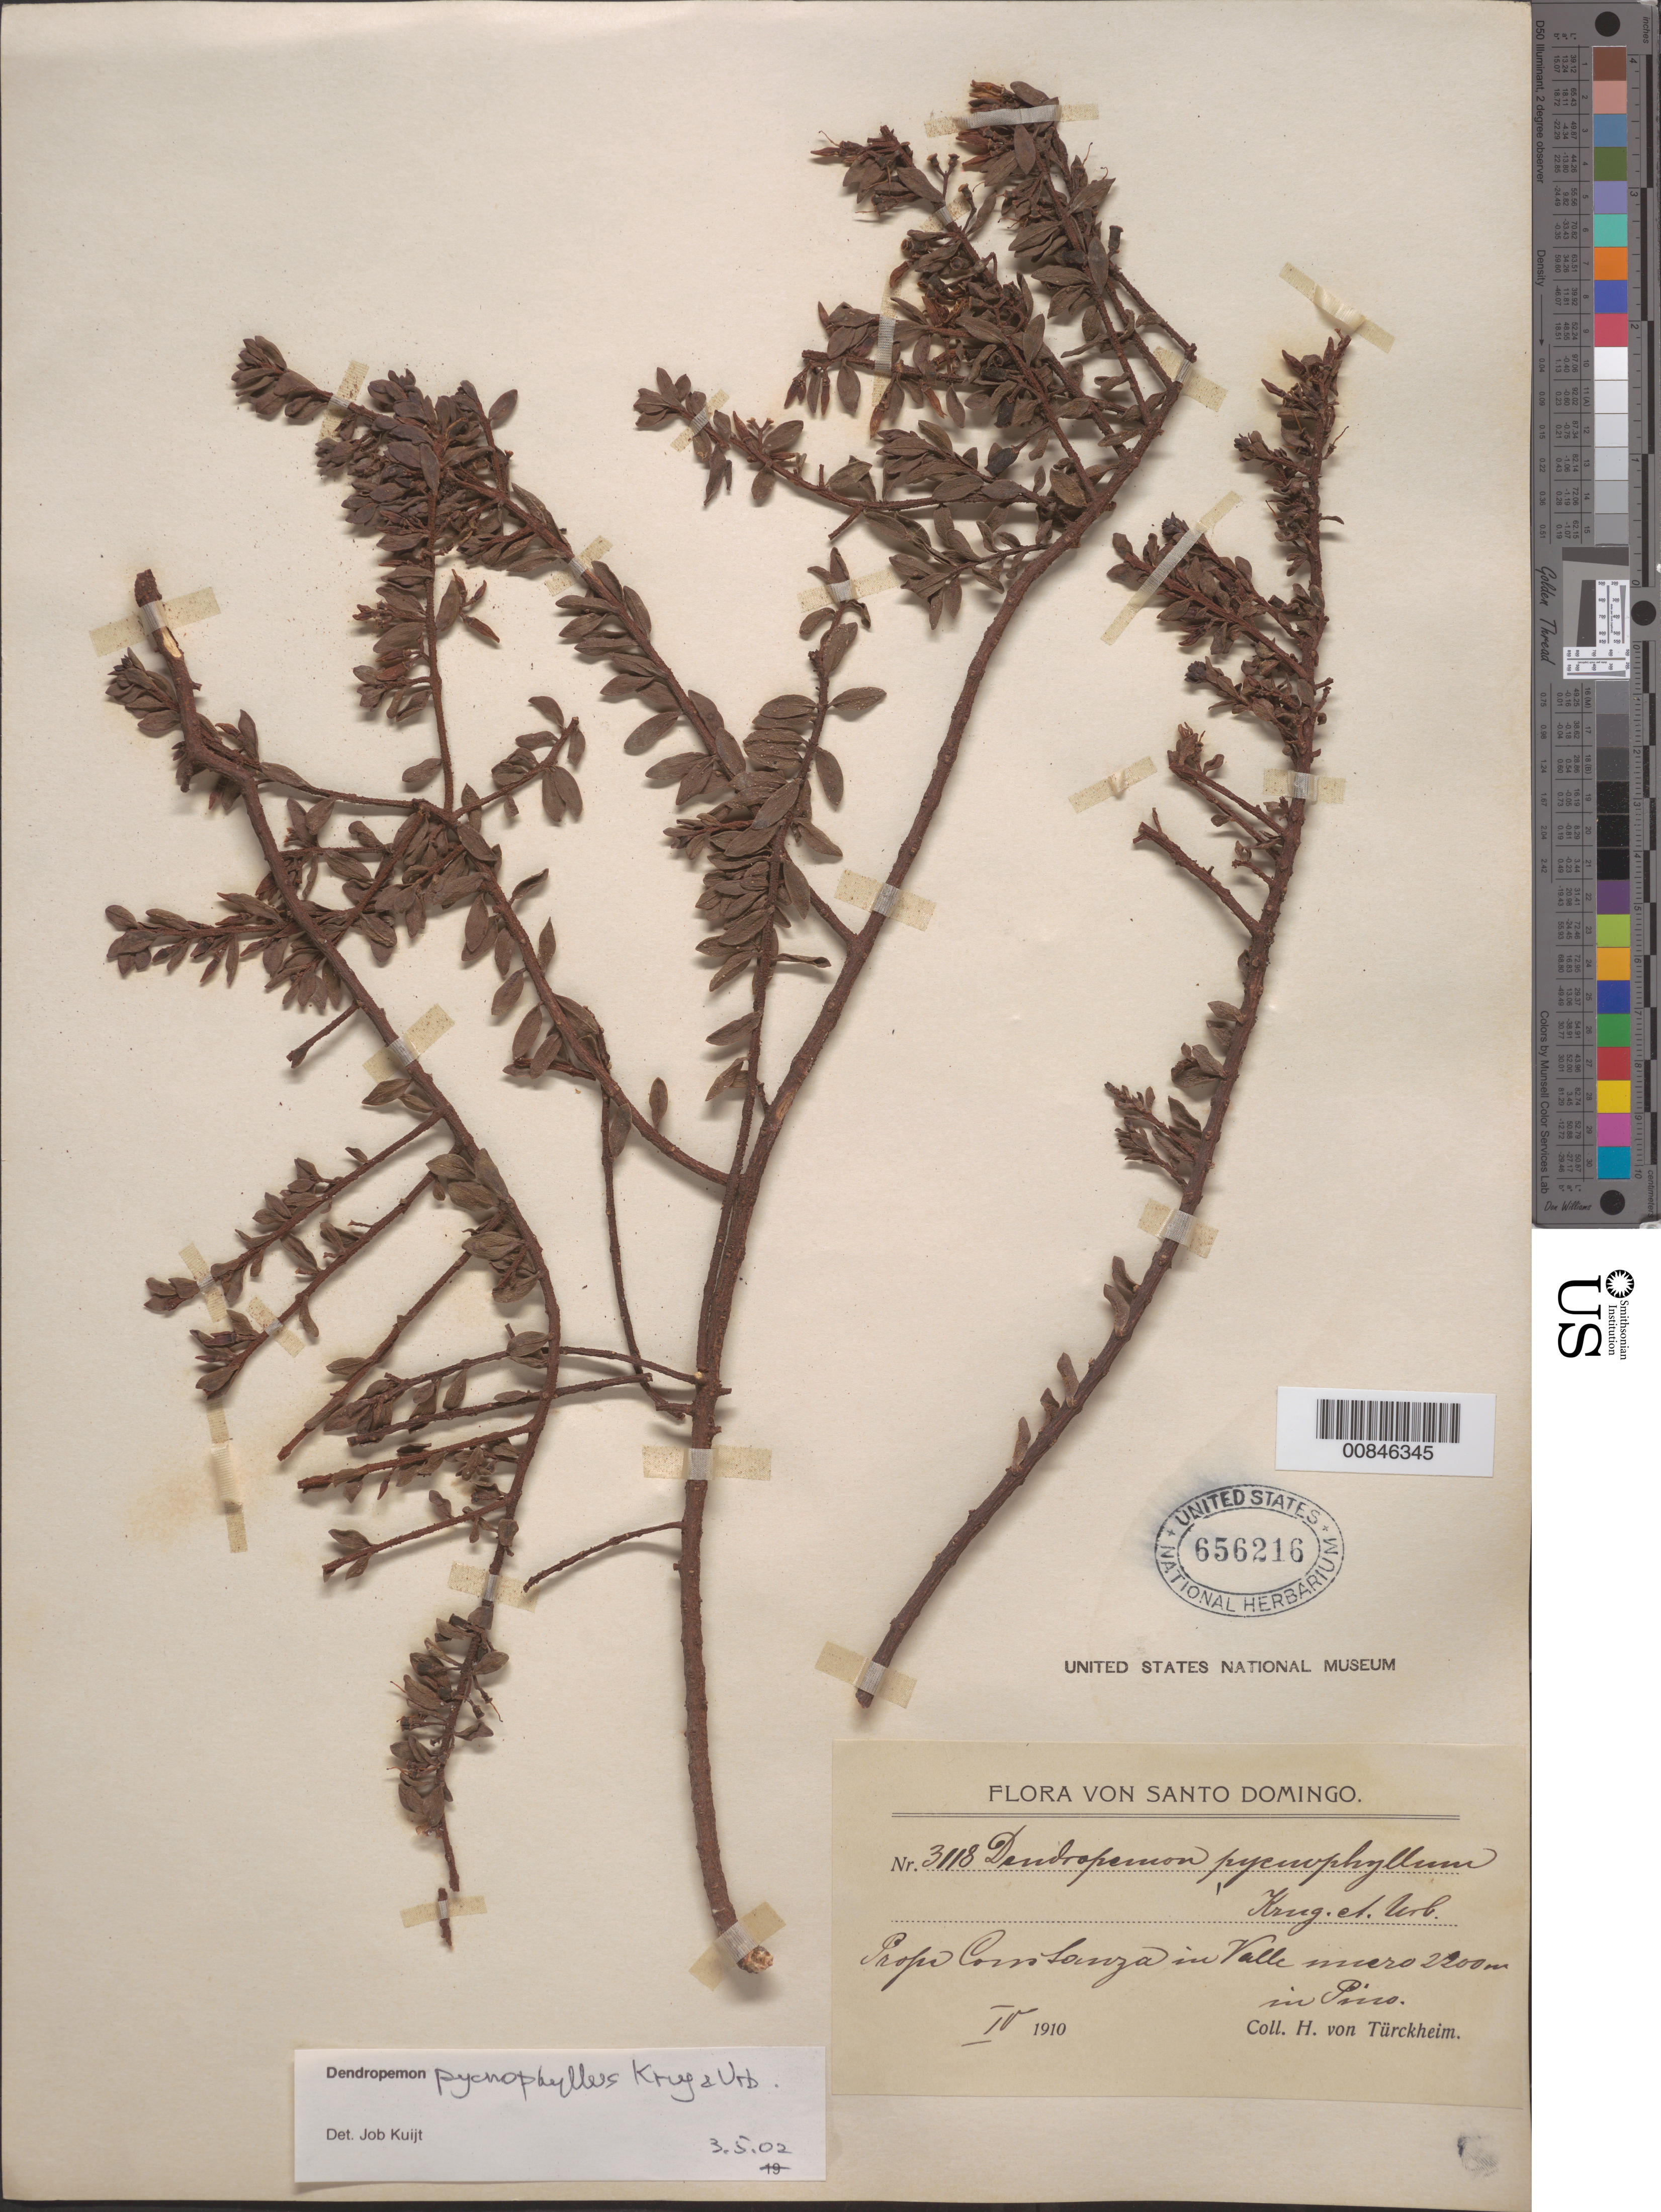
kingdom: Plantae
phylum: Tracheophyta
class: Magnoliopsida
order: Santalales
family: Loranthaceae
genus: Dendropemon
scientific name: Dendropemon pycnophyllus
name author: Krug & Urb.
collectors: H. von Türckheim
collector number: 3118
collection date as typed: Apr 1910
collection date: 1910-04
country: Dominican Republic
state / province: La Vega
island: Hispaniola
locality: Prope Constanza in Valle Nuevo.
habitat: In Pino.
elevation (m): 2200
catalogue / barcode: US 656216